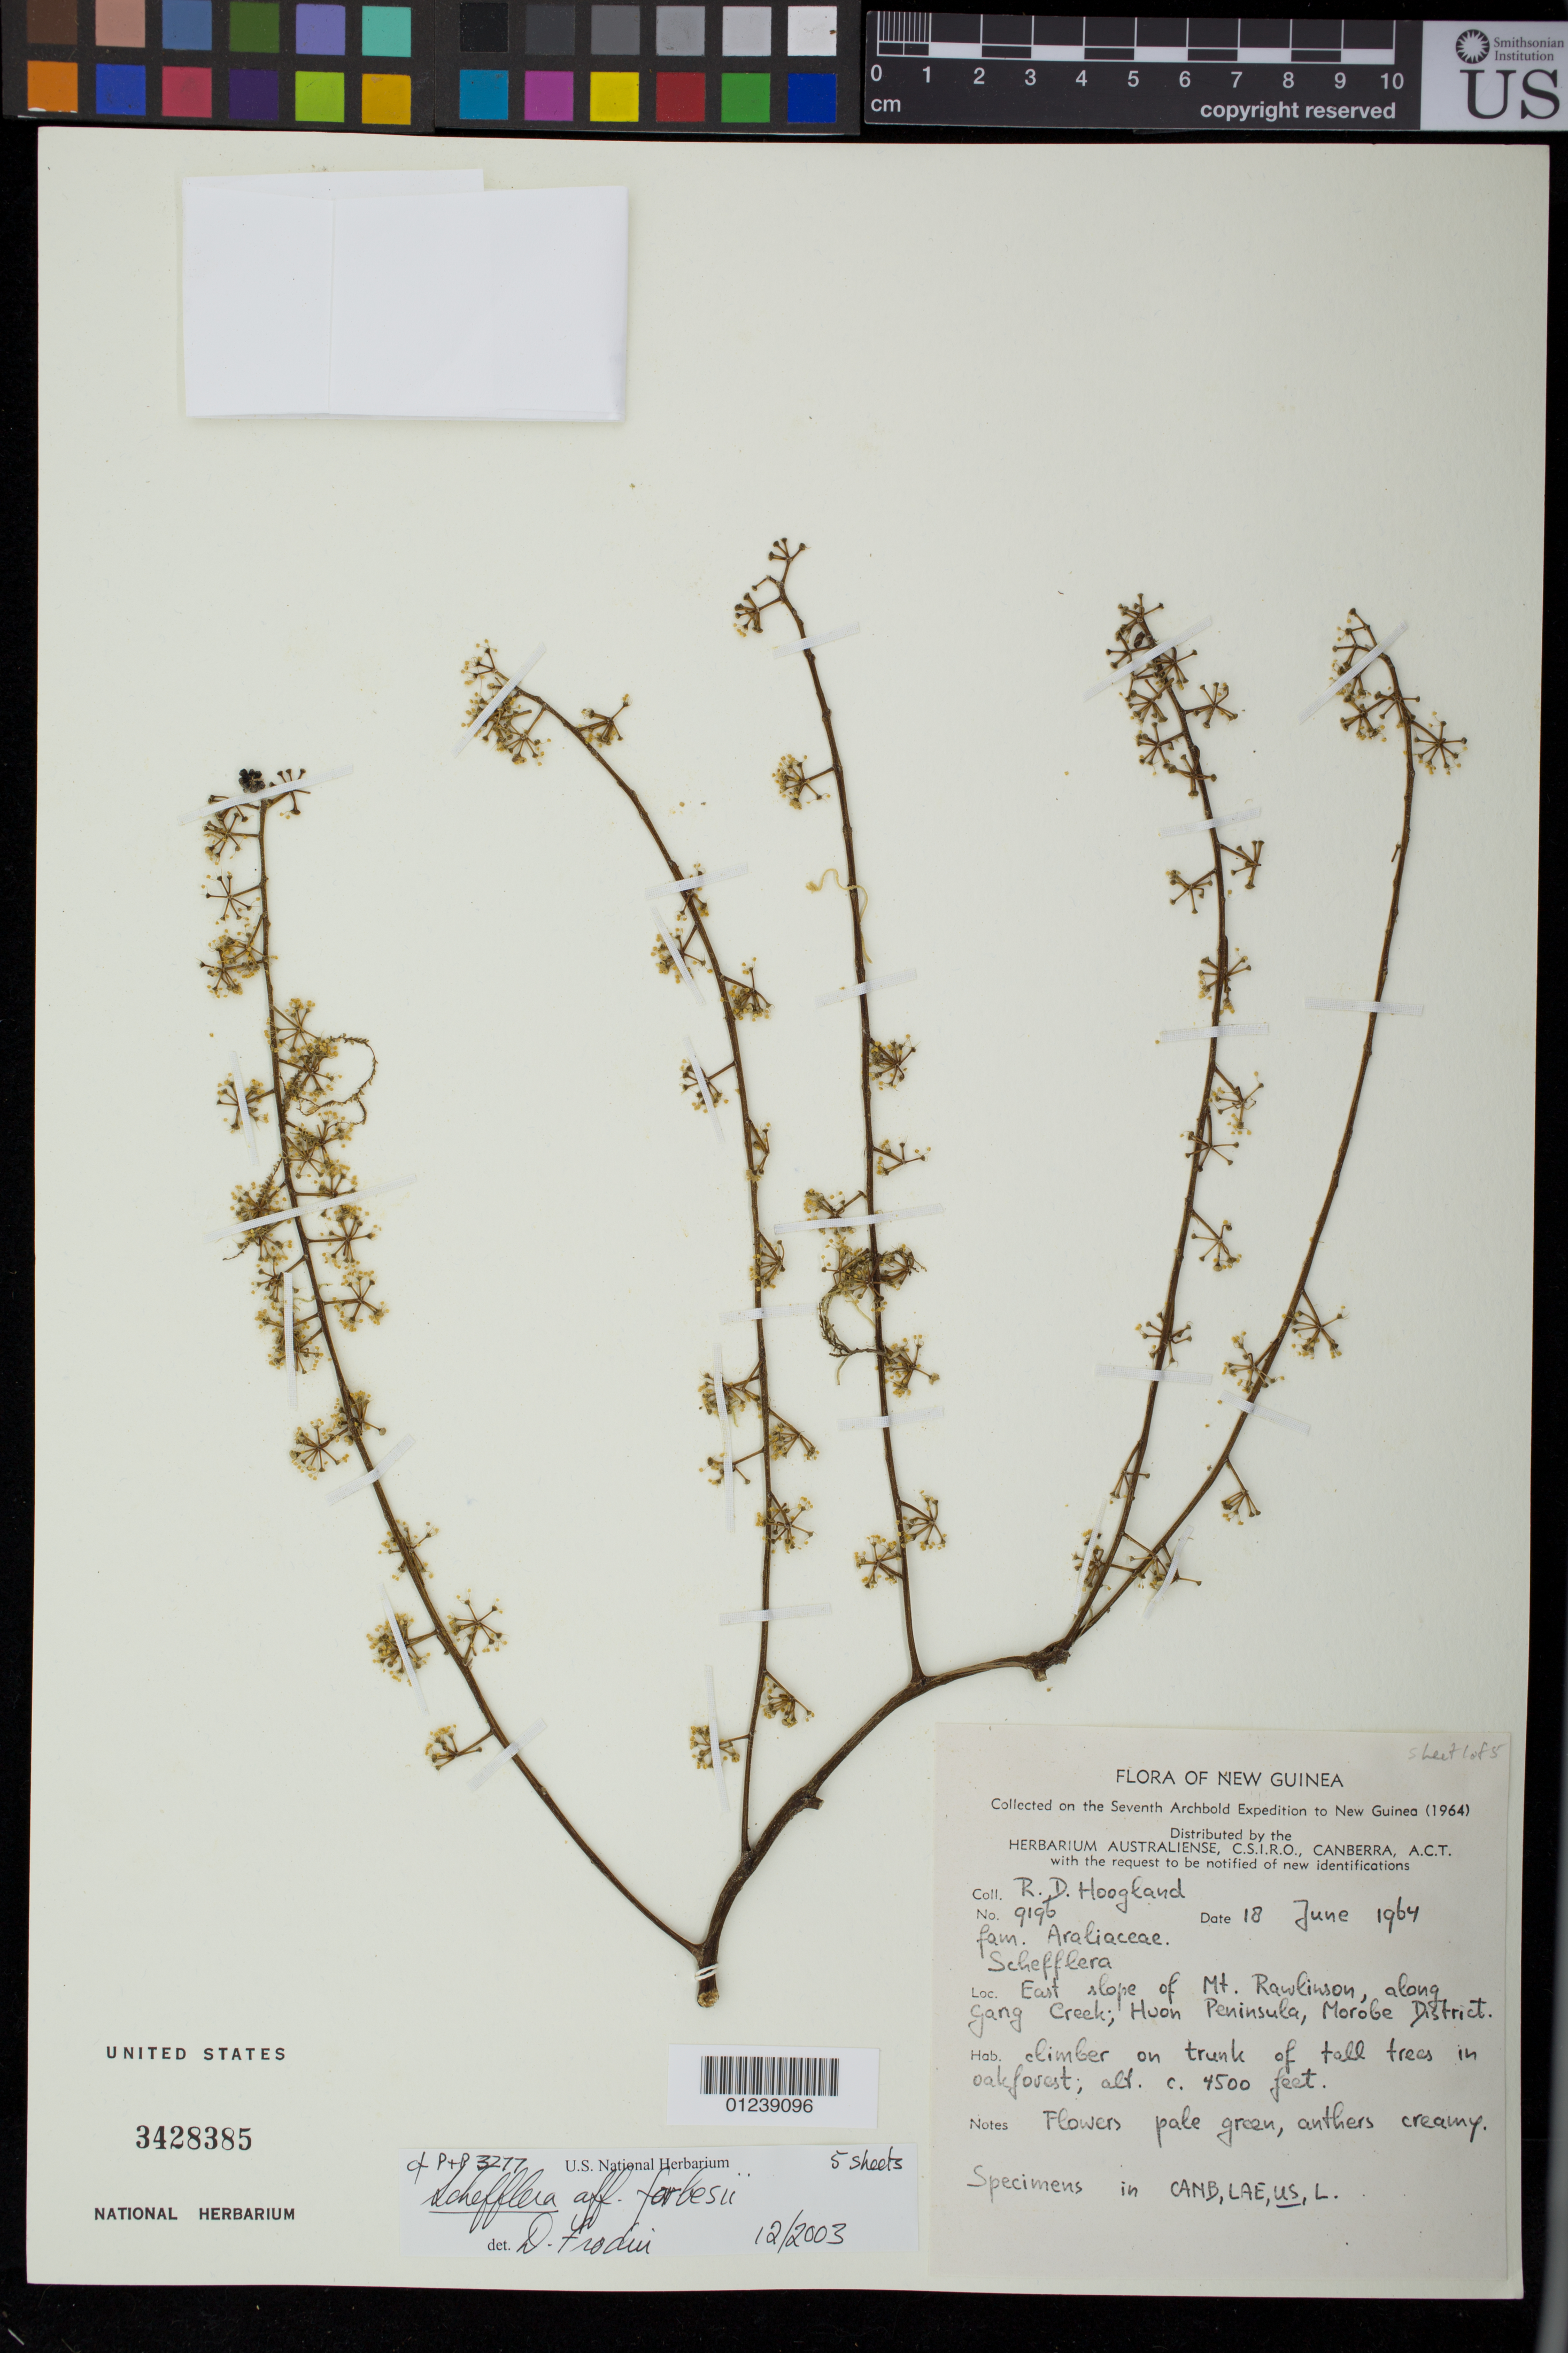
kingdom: Plantae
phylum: Tracheophyta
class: Magnoliopsida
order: Apiales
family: Araliaceae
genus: Heptapleurum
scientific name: Heptapleurum forbesii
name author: (Ridl.) Lowery & G. M. Plunkett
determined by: Wagner, W. L., (BOT), Smithsonian Institution - National Museum of Natural History (UNITED STATES)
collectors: R. D. Hoogland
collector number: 9196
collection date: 1964-06-18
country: Papua New Guinea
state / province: Morobe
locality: East slope of Mt. Rawlinson, along Gang Creek; Huon Peninsula.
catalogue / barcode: US 3428385